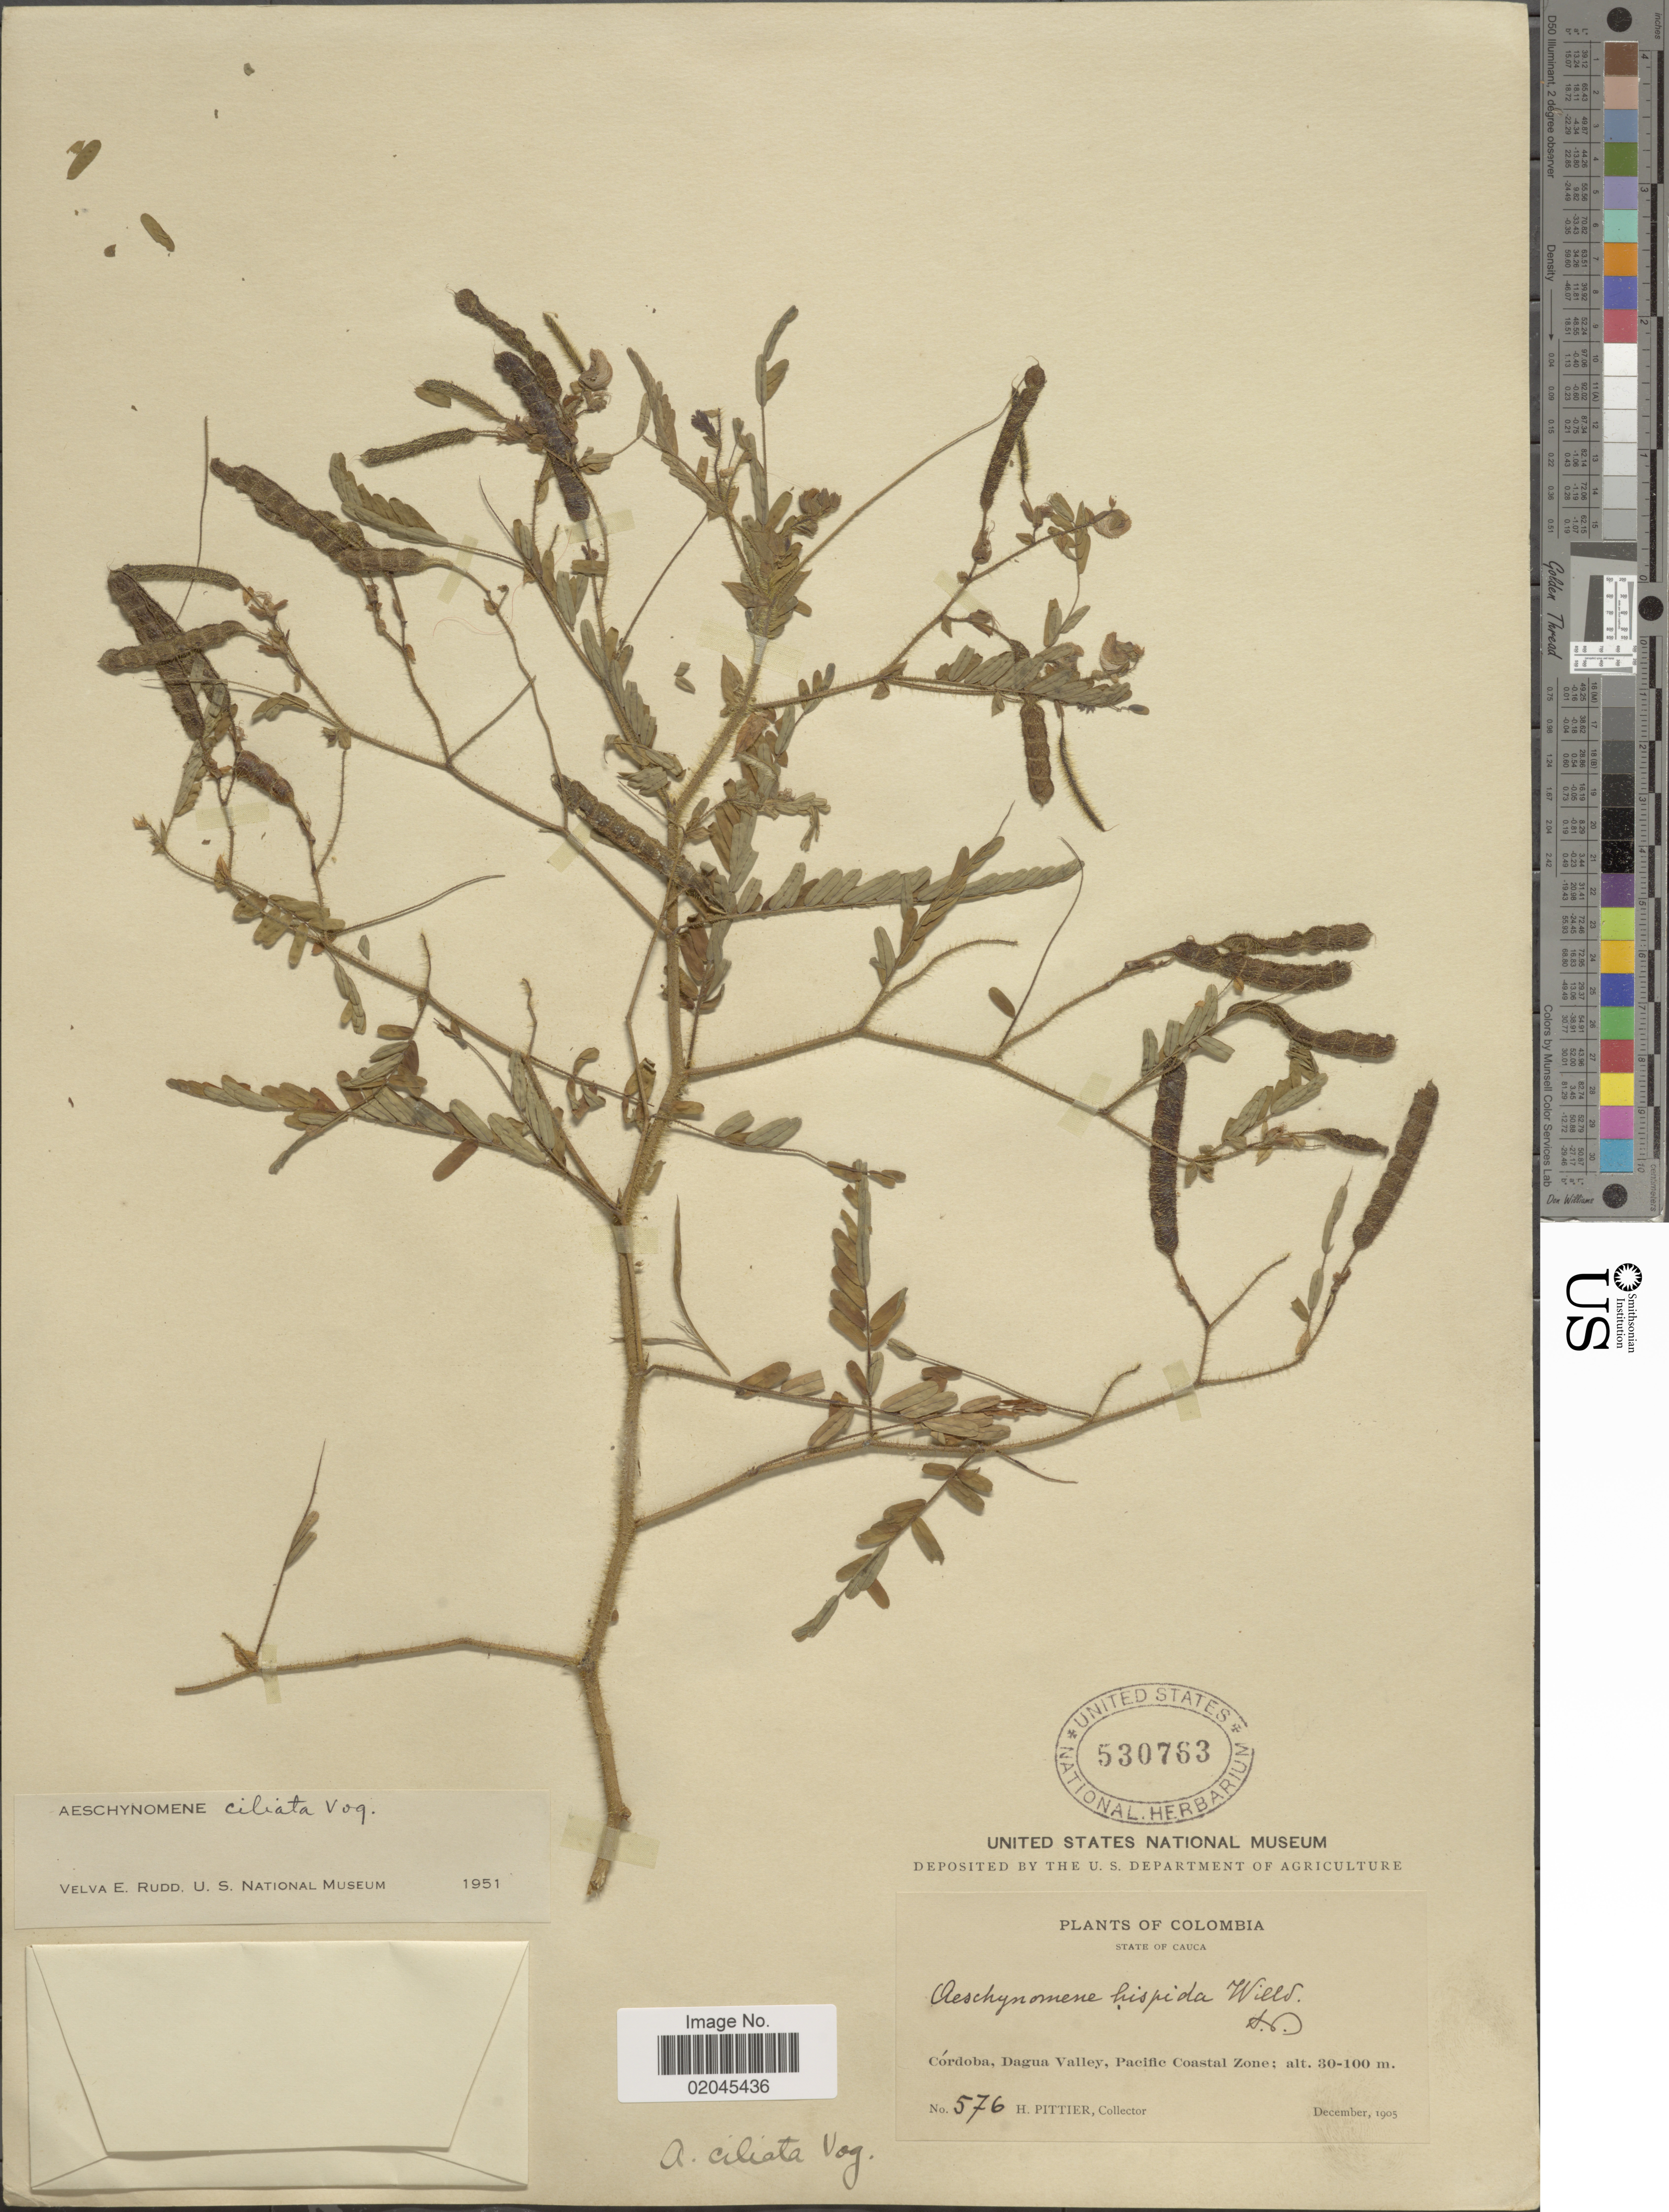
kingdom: Plantae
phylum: Tracheophyta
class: Magnoliopsida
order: Fabales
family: Fabaceae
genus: Aeschynomene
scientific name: Aeschynomene ciliata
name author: Vogel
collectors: H. F. Pittier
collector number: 576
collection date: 1905-12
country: Colombia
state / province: Cauca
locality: State of Cauca, Cordoba, Dagua Valley, Pacific Coastal Zone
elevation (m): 30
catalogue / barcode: US 530763